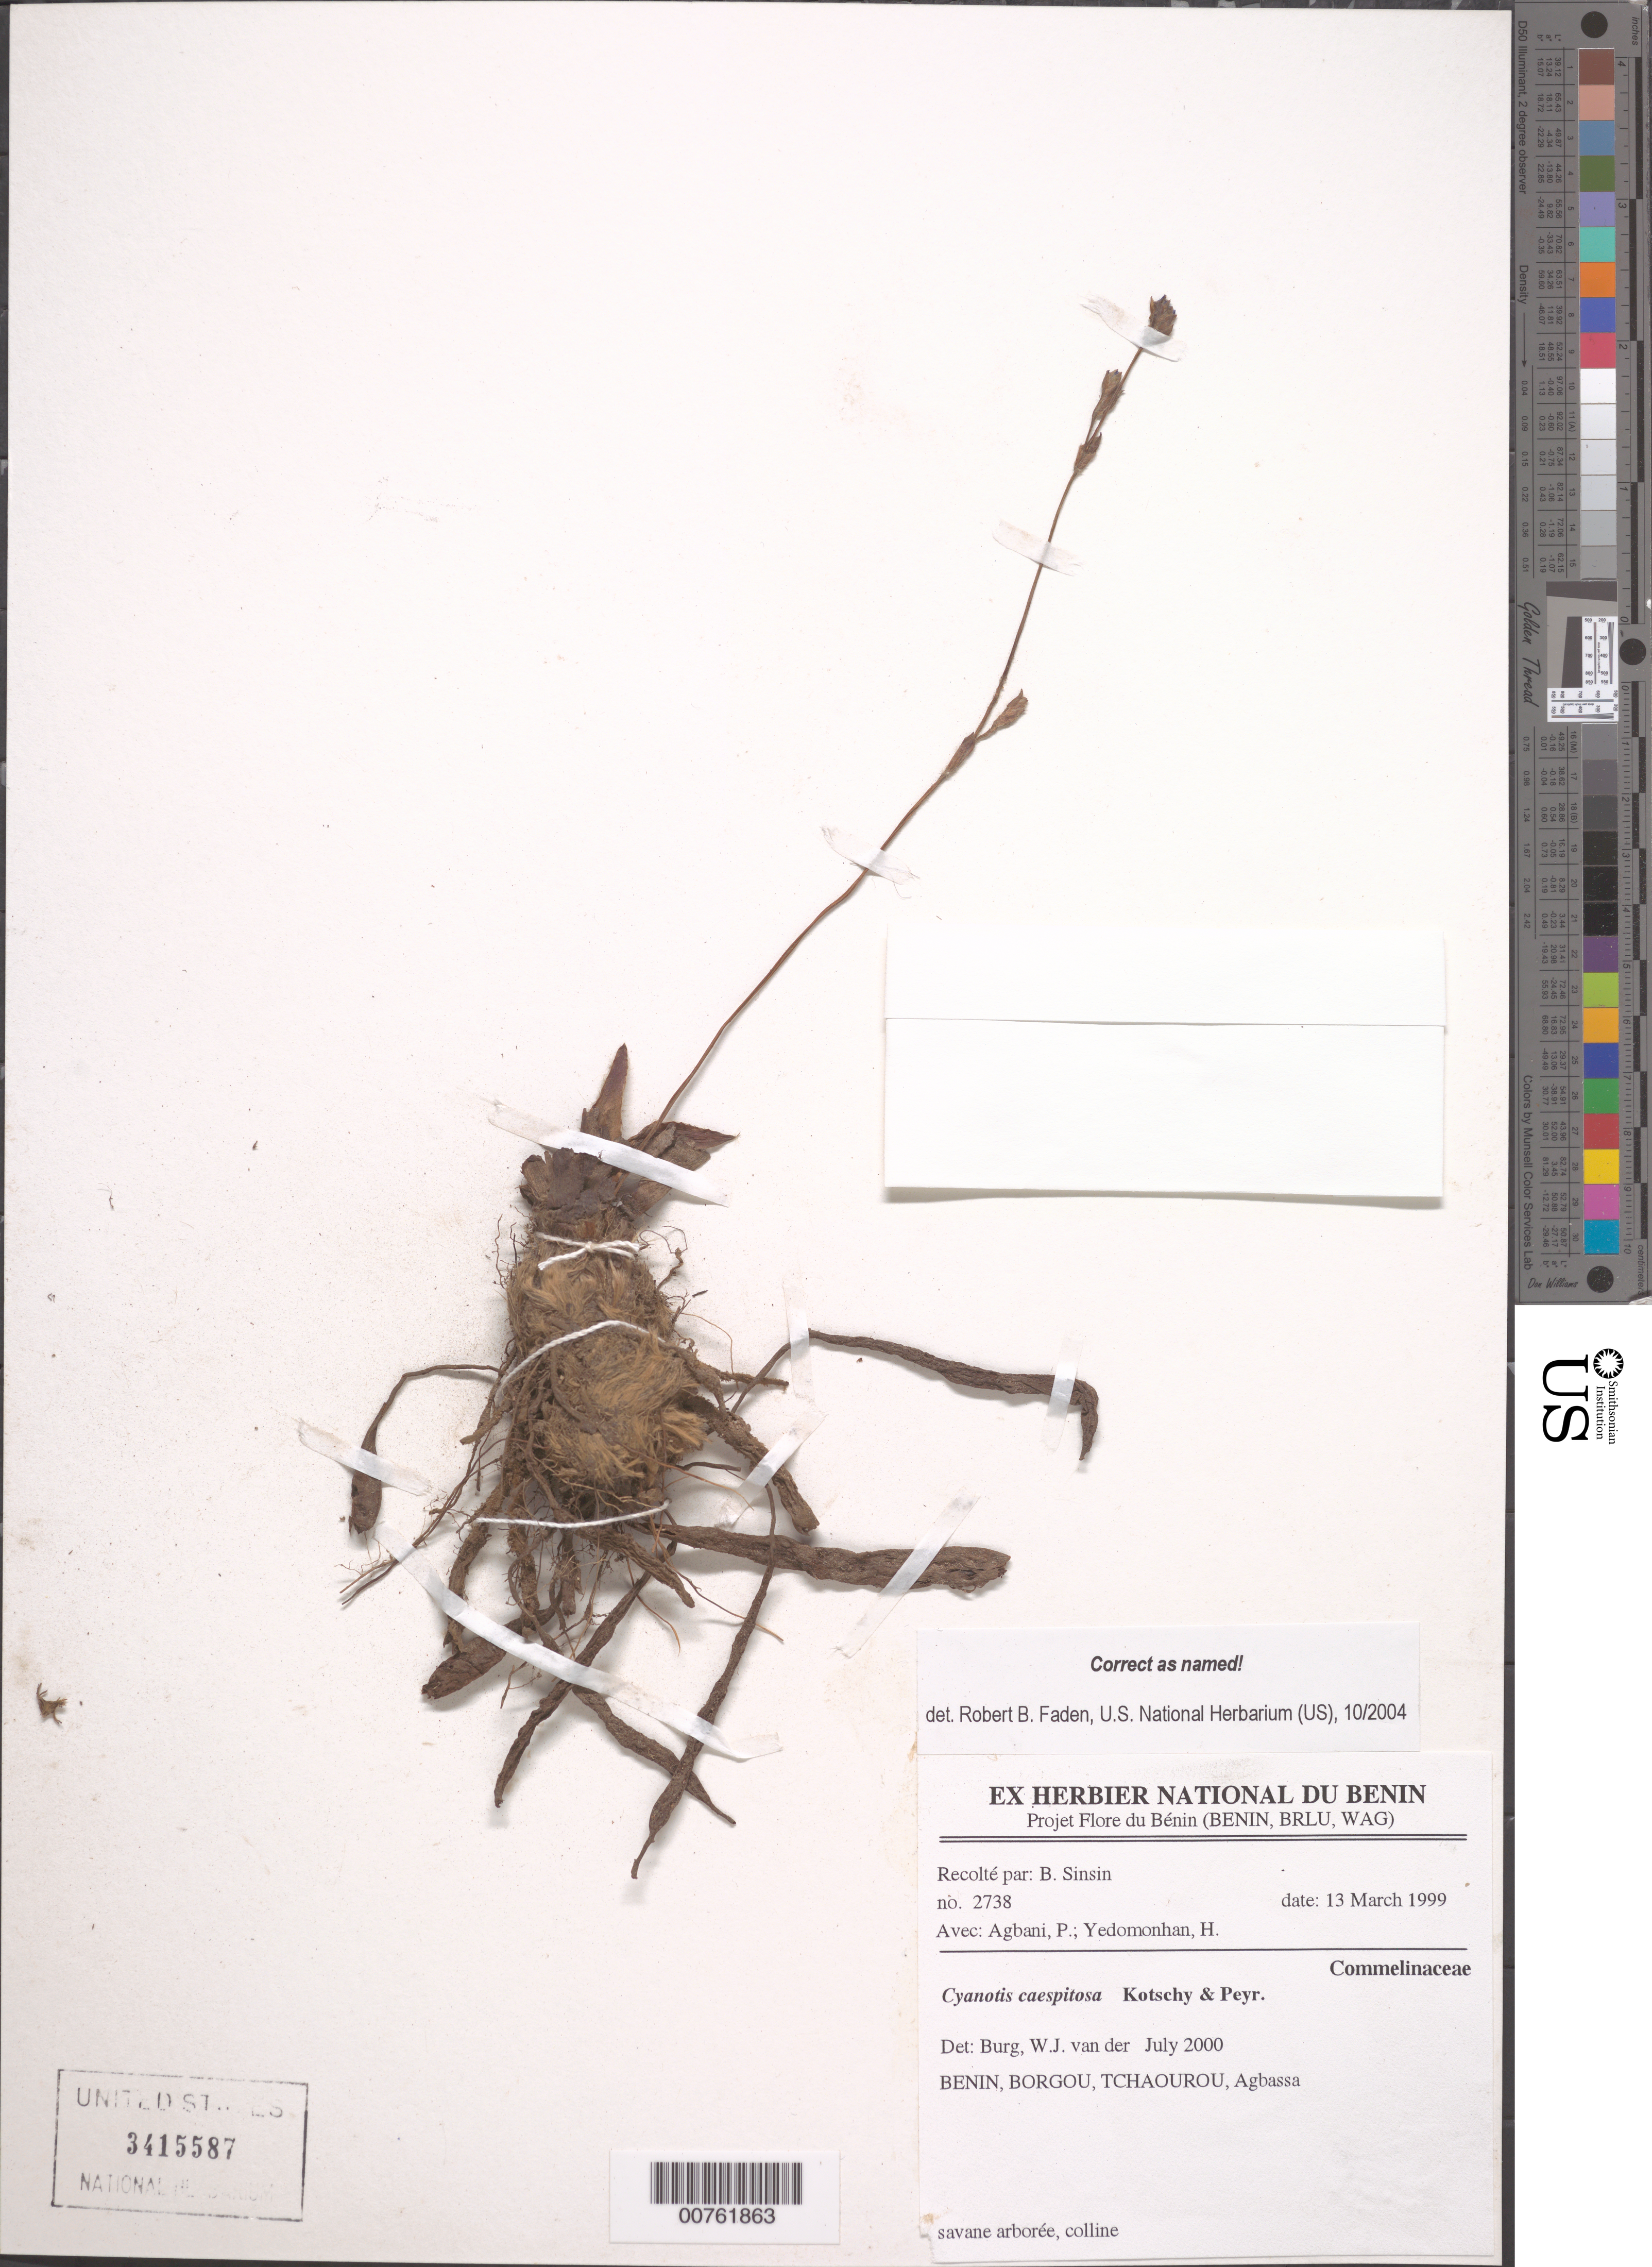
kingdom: Plantae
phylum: Tracheophyta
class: Liliopsida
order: Commelinales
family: Commelinaceae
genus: Cyanotis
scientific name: Cyanotis caespitosa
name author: Kotschy & Peyr.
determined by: Faden, Robert B., (US), Smithsonian Institution - National Museum of Natural History (UNITED STATES)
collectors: B. Sinsin, P. Agbani & H. Yedomonhan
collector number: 2738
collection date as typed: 13 Mar 1999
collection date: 1999-03-13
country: Benin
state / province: Borgou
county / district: Tchaourou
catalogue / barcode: US 3415587